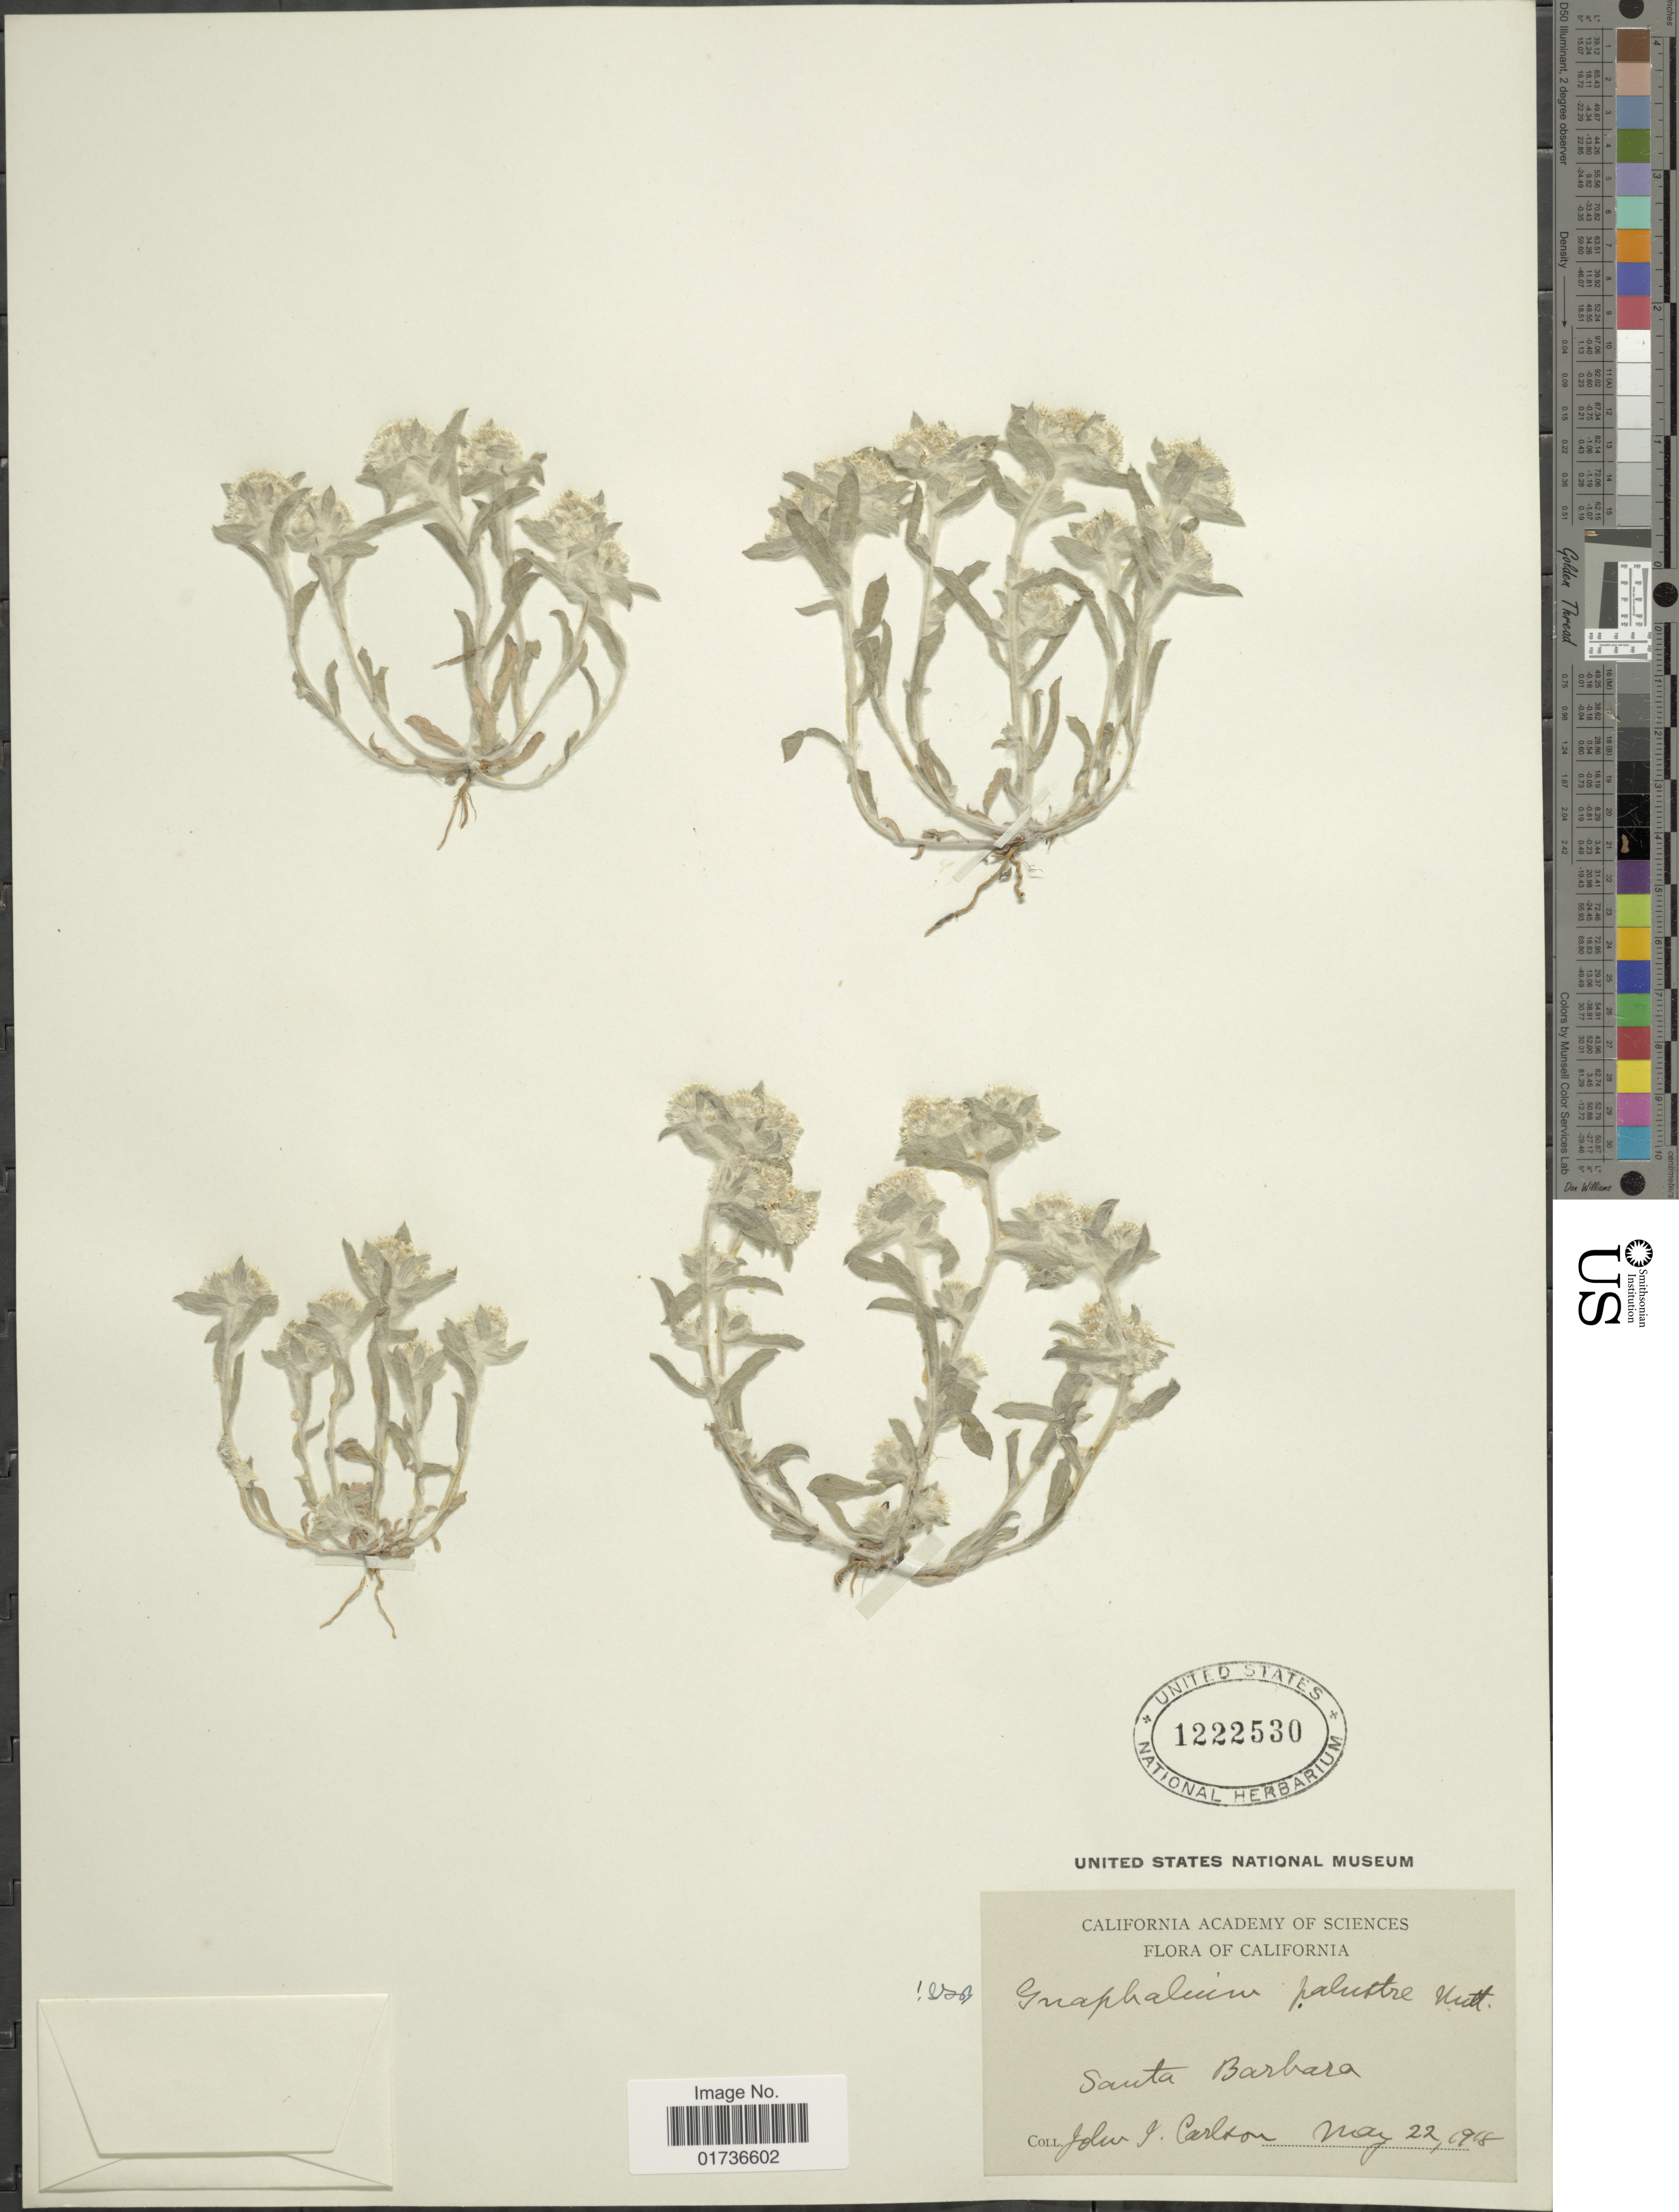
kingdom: Plantae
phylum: Tracheophyta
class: Magnoliopsida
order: Asterales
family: Asteraceae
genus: Gnaphalium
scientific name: Gnaphalium palustre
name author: Nutt.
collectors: J. Carlson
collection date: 1918-05-22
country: United States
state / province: California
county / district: Santa Barbara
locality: Santa Barbara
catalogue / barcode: US 1222530